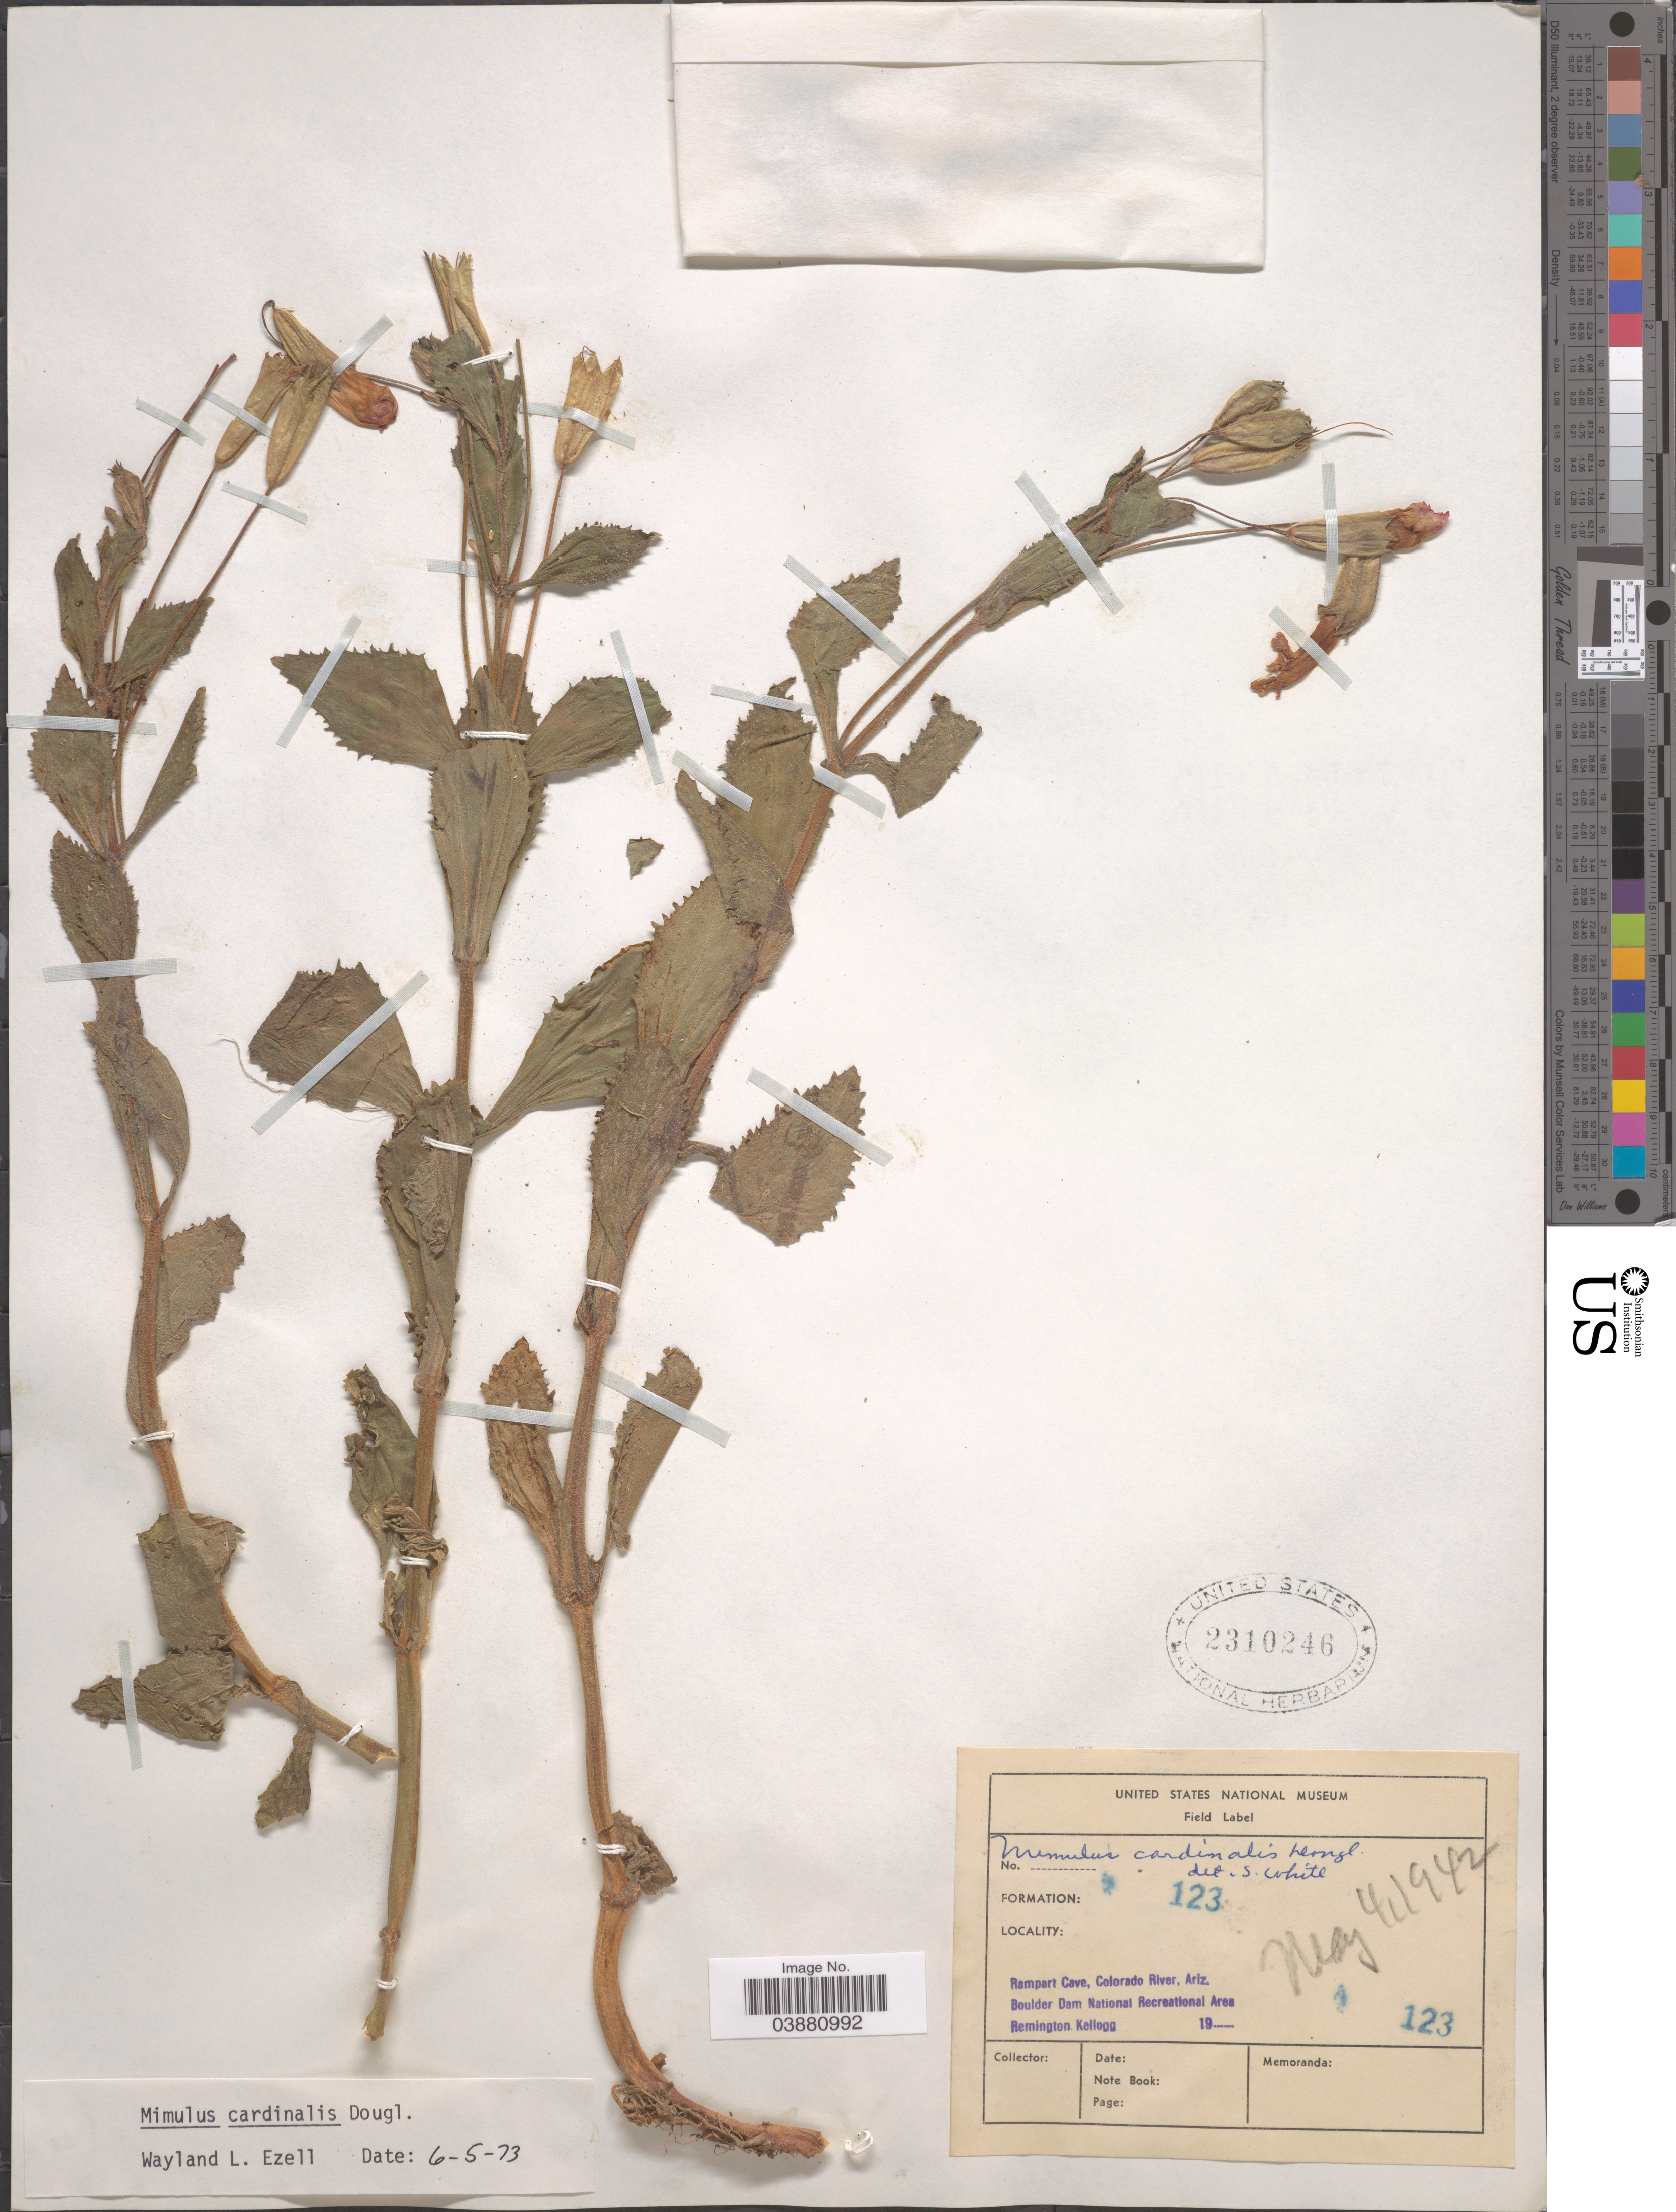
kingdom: Plantae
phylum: Tracheophyta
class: Magnoliopsida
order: Lamiales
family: Phrymaceae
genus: Mimulus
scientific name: Mimulus cardinalis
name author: Douglas ex Benth.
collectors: R. Kellogg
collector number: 123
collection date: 1942-05-04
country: United States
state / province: Arizona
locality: Rampart Cave, Colorado River. Boulder Dam National Recreational Area.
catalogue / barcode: US 2310246